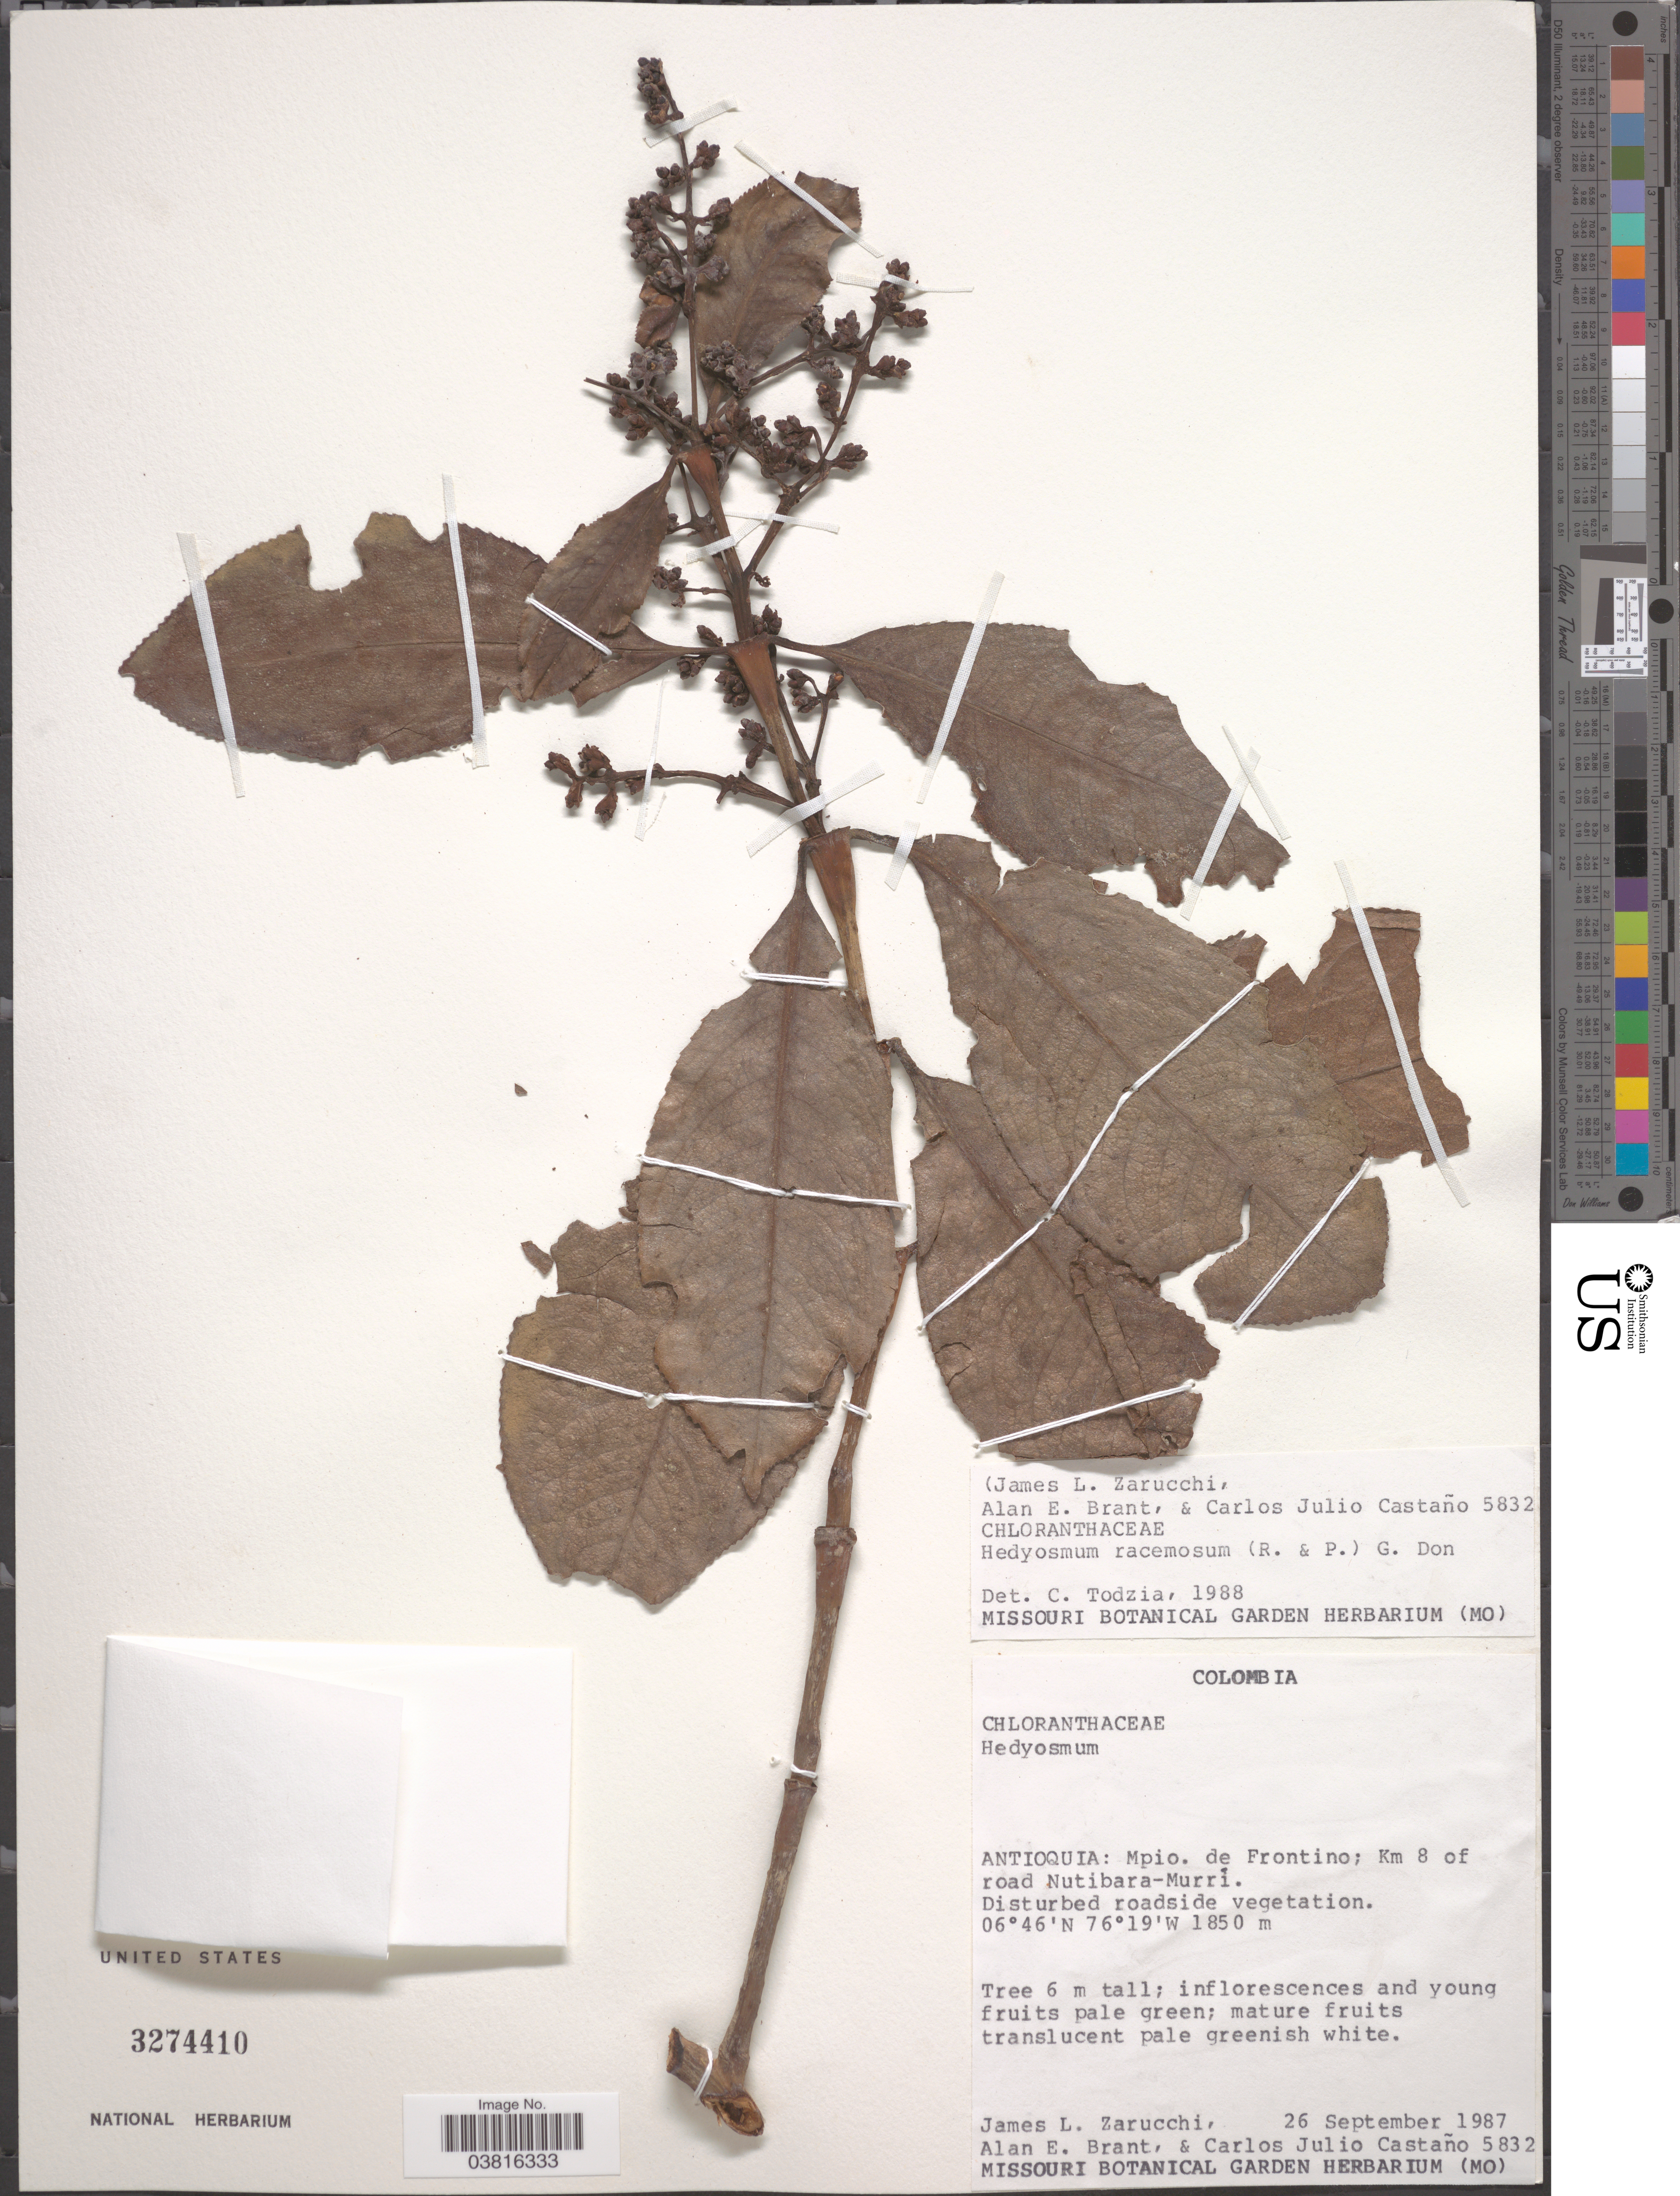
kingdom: Plantae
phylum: Tracheophyta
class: Magnoliopsida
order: Chloranthales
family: Chloranthaceae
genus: Hedyosmum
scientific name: Hedyosmum racemosum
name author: (Ruiz & Pav.) G. Don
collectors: J. L. Zarucchi, A. Brant & C. Castaño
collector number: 5832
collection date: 1987-09-26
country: Colombia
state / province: Antioquia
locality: Mpio. de Frontino; Km 8 of road Nutibara-Murrí.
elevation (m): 1850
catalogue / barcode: US 3274410